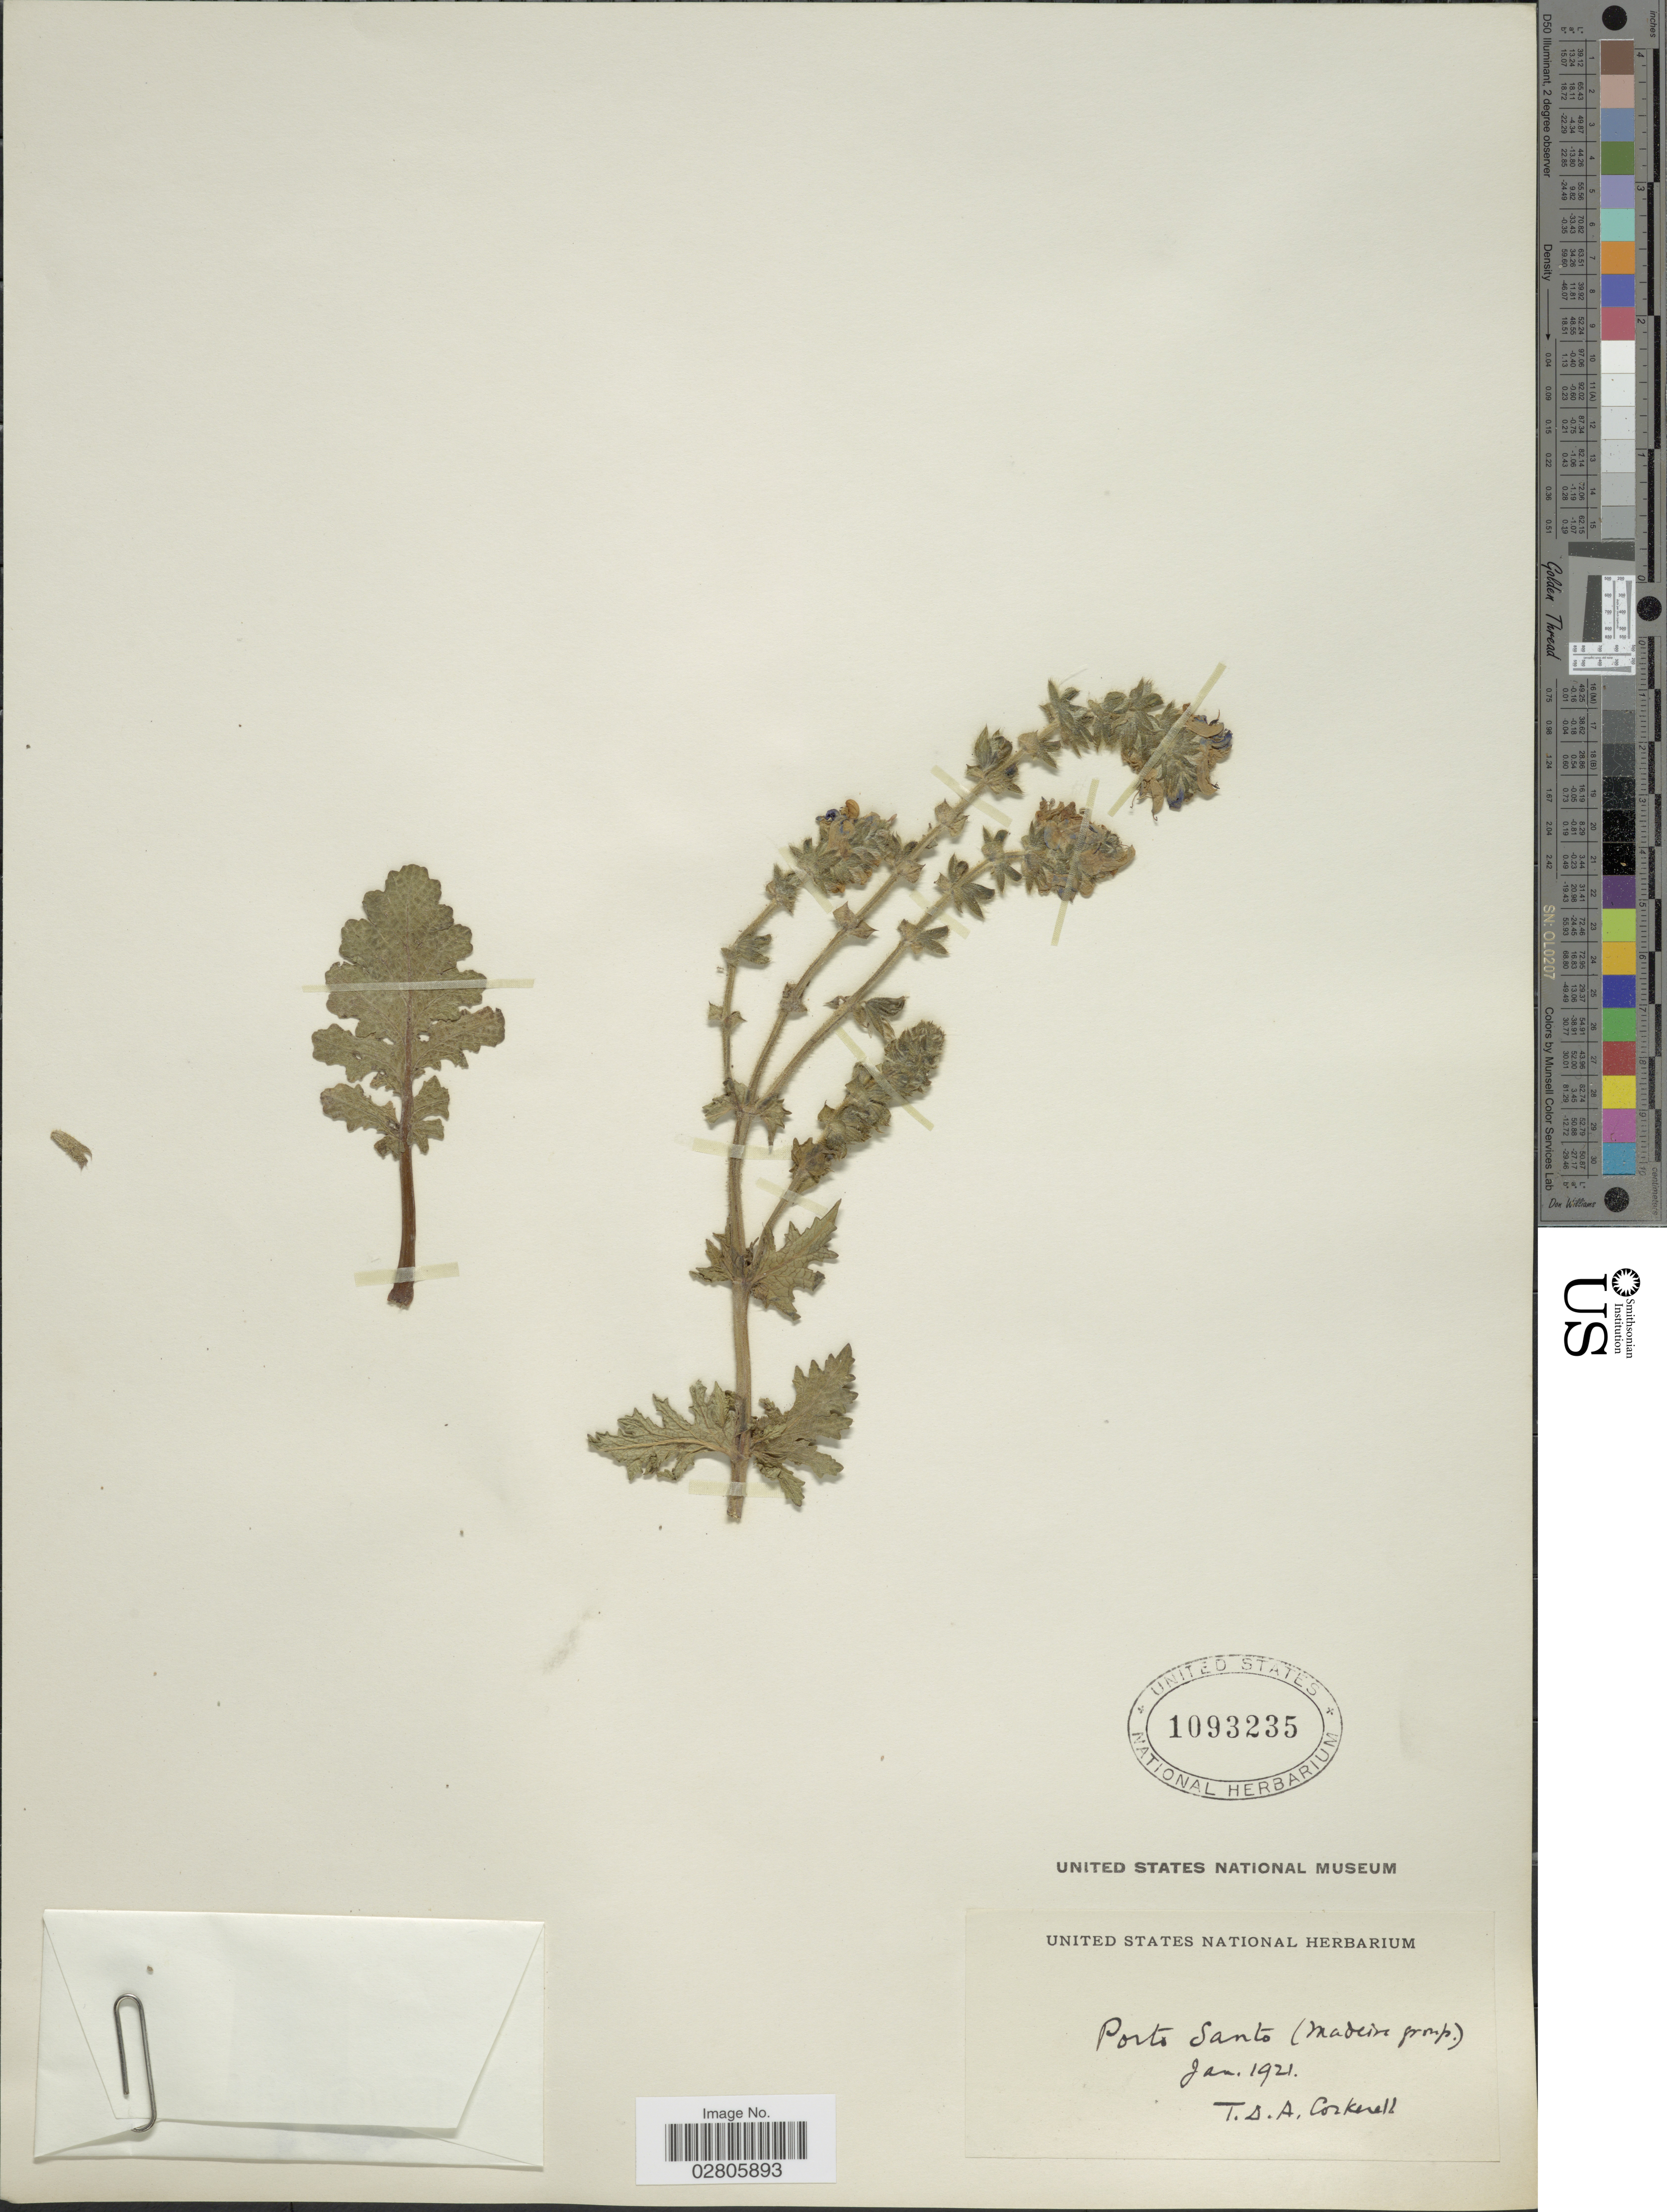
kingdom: Plantae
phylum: Tracheophyta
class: Magnoliopsida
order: Lamiales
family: Lamiaceae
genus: Salvia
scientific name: Salvia sp.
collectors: T. Cockerell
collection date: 1921-01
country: Portugal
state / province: Madeira (Aut. Reg.)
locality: Porto Santo (Madeire gronp.) [interpreted].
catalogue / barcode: US 1093235